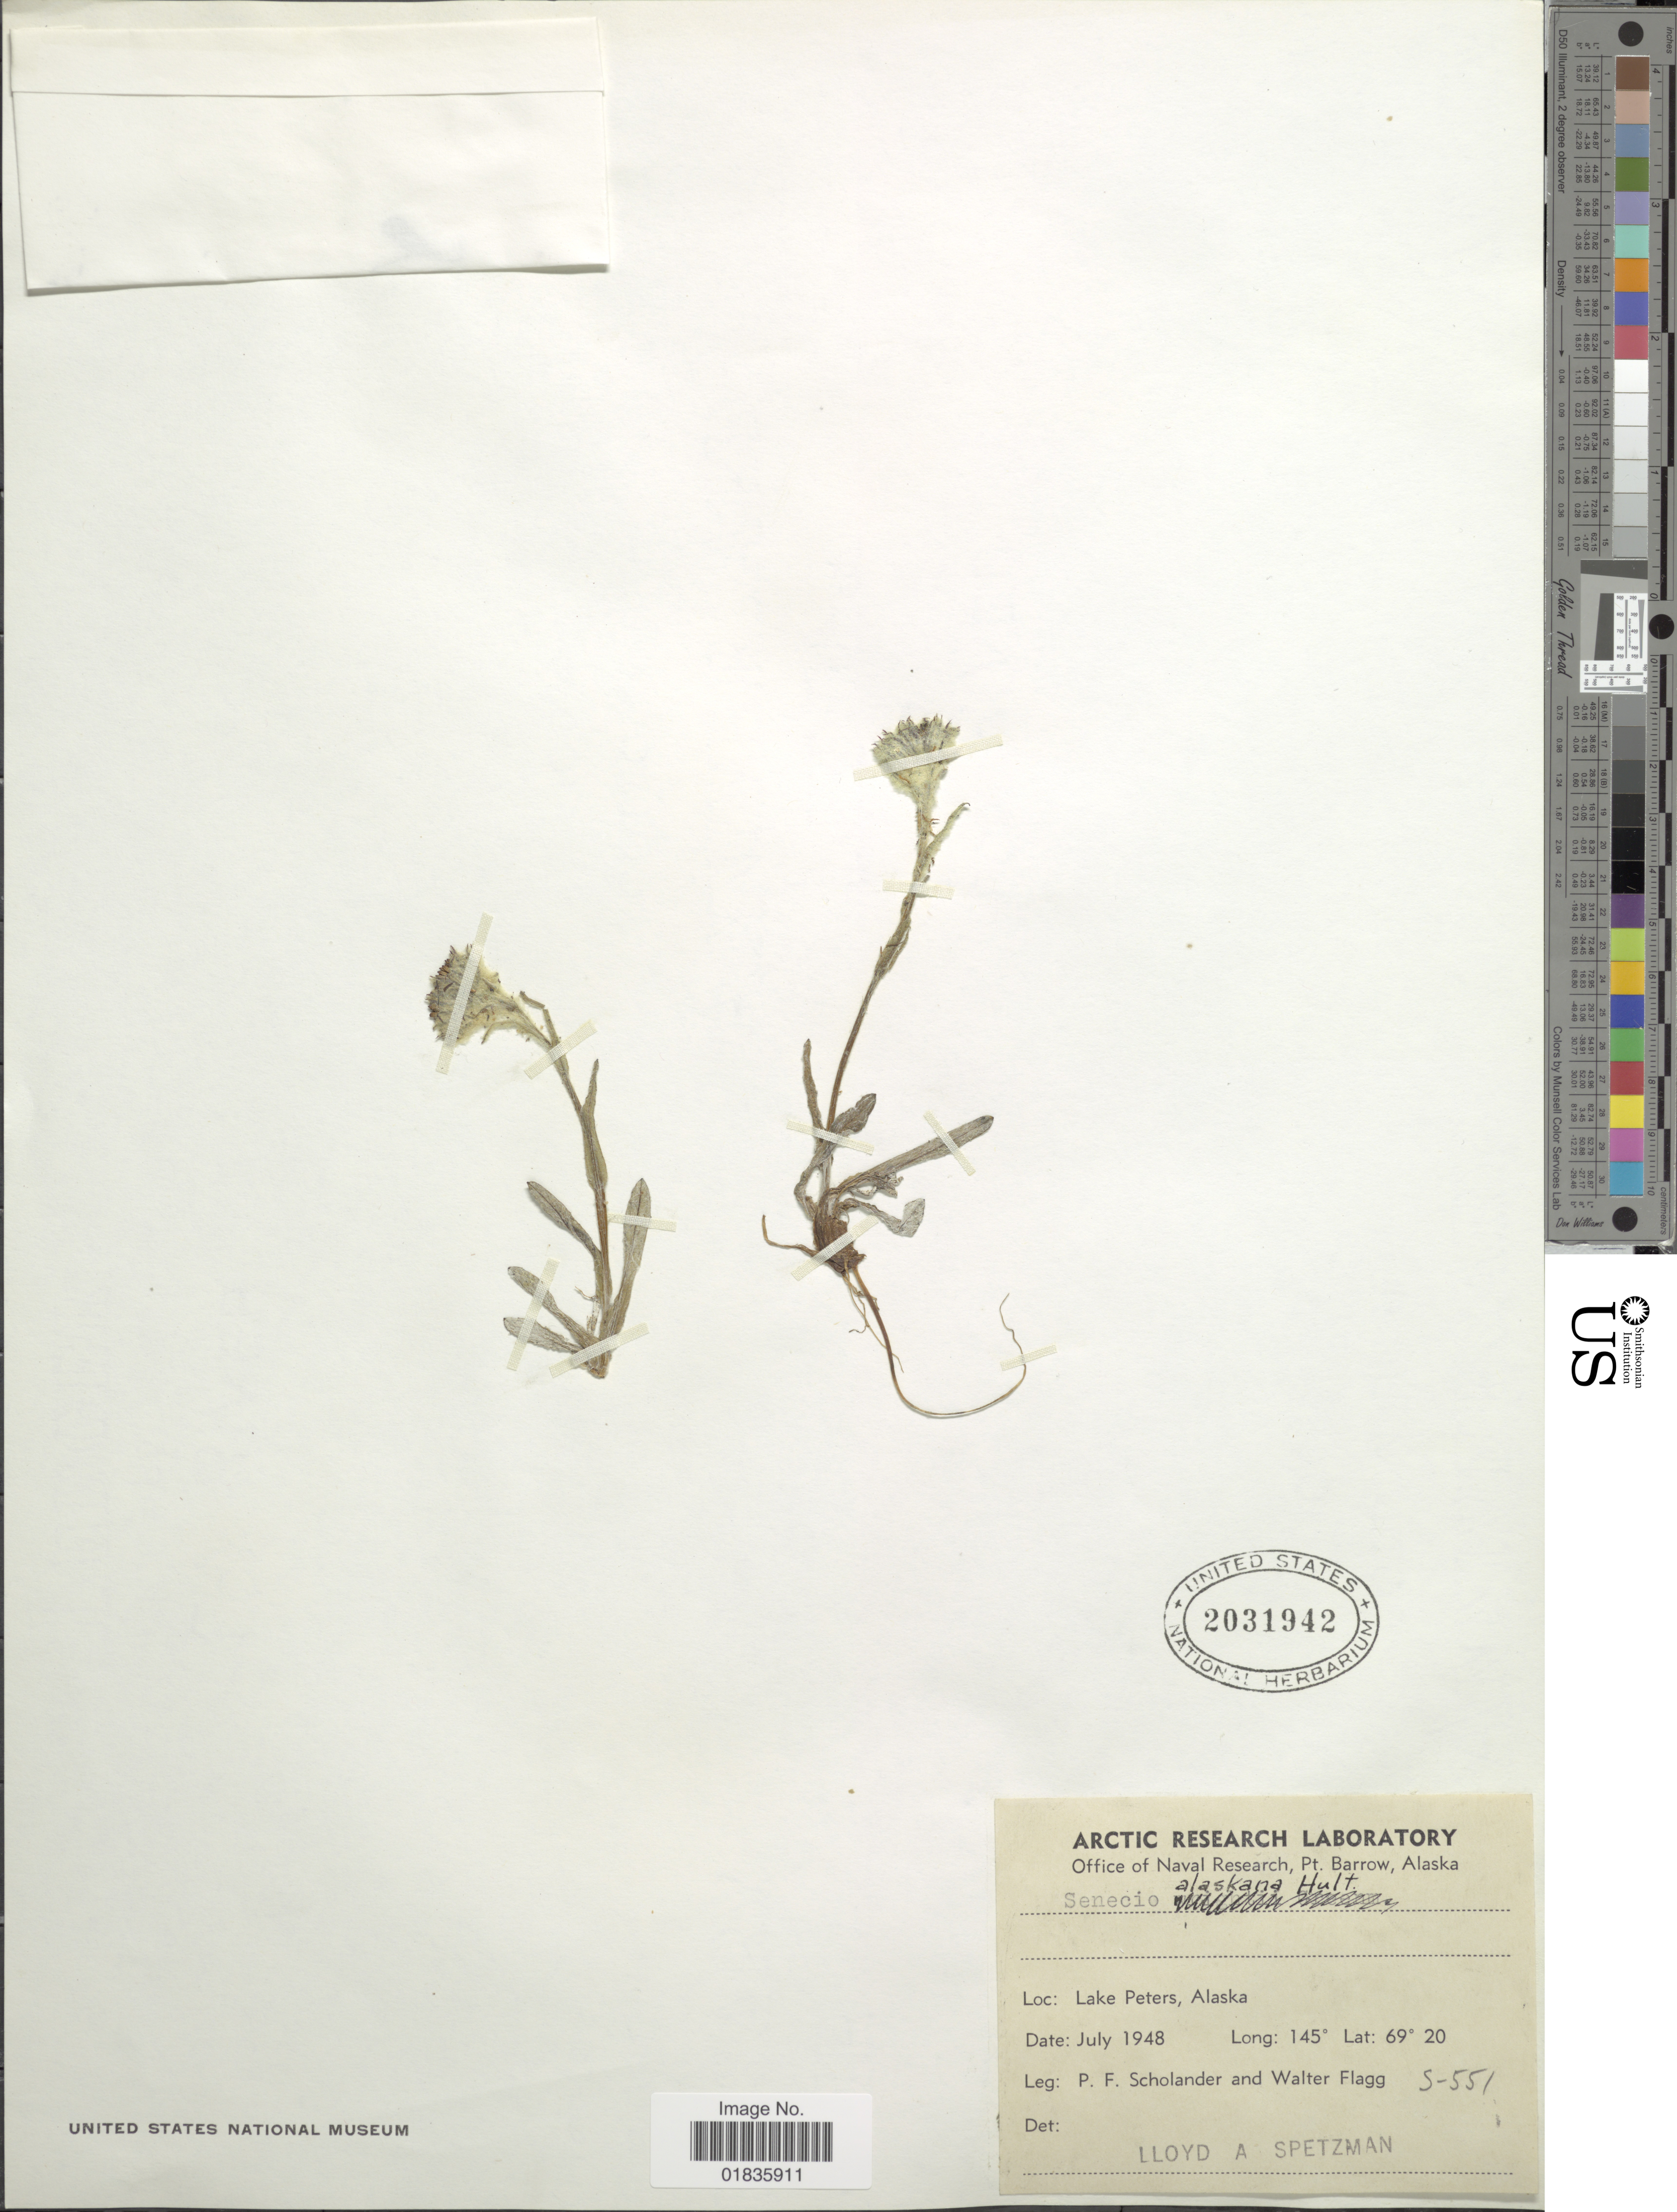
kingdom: Plantae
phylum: Tracheophyta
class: Magnoliopsida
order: Asterales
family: Asteraceae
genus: Tephroseris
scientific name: Tephroseris yukonensis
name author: (A.E. Porsild) Holub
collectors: P. Scholander & W. Flagg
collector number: S-551*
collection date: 1948-07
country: United States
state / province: Alaska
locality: Arctic, Lake Peters.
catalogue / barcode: US 2031942